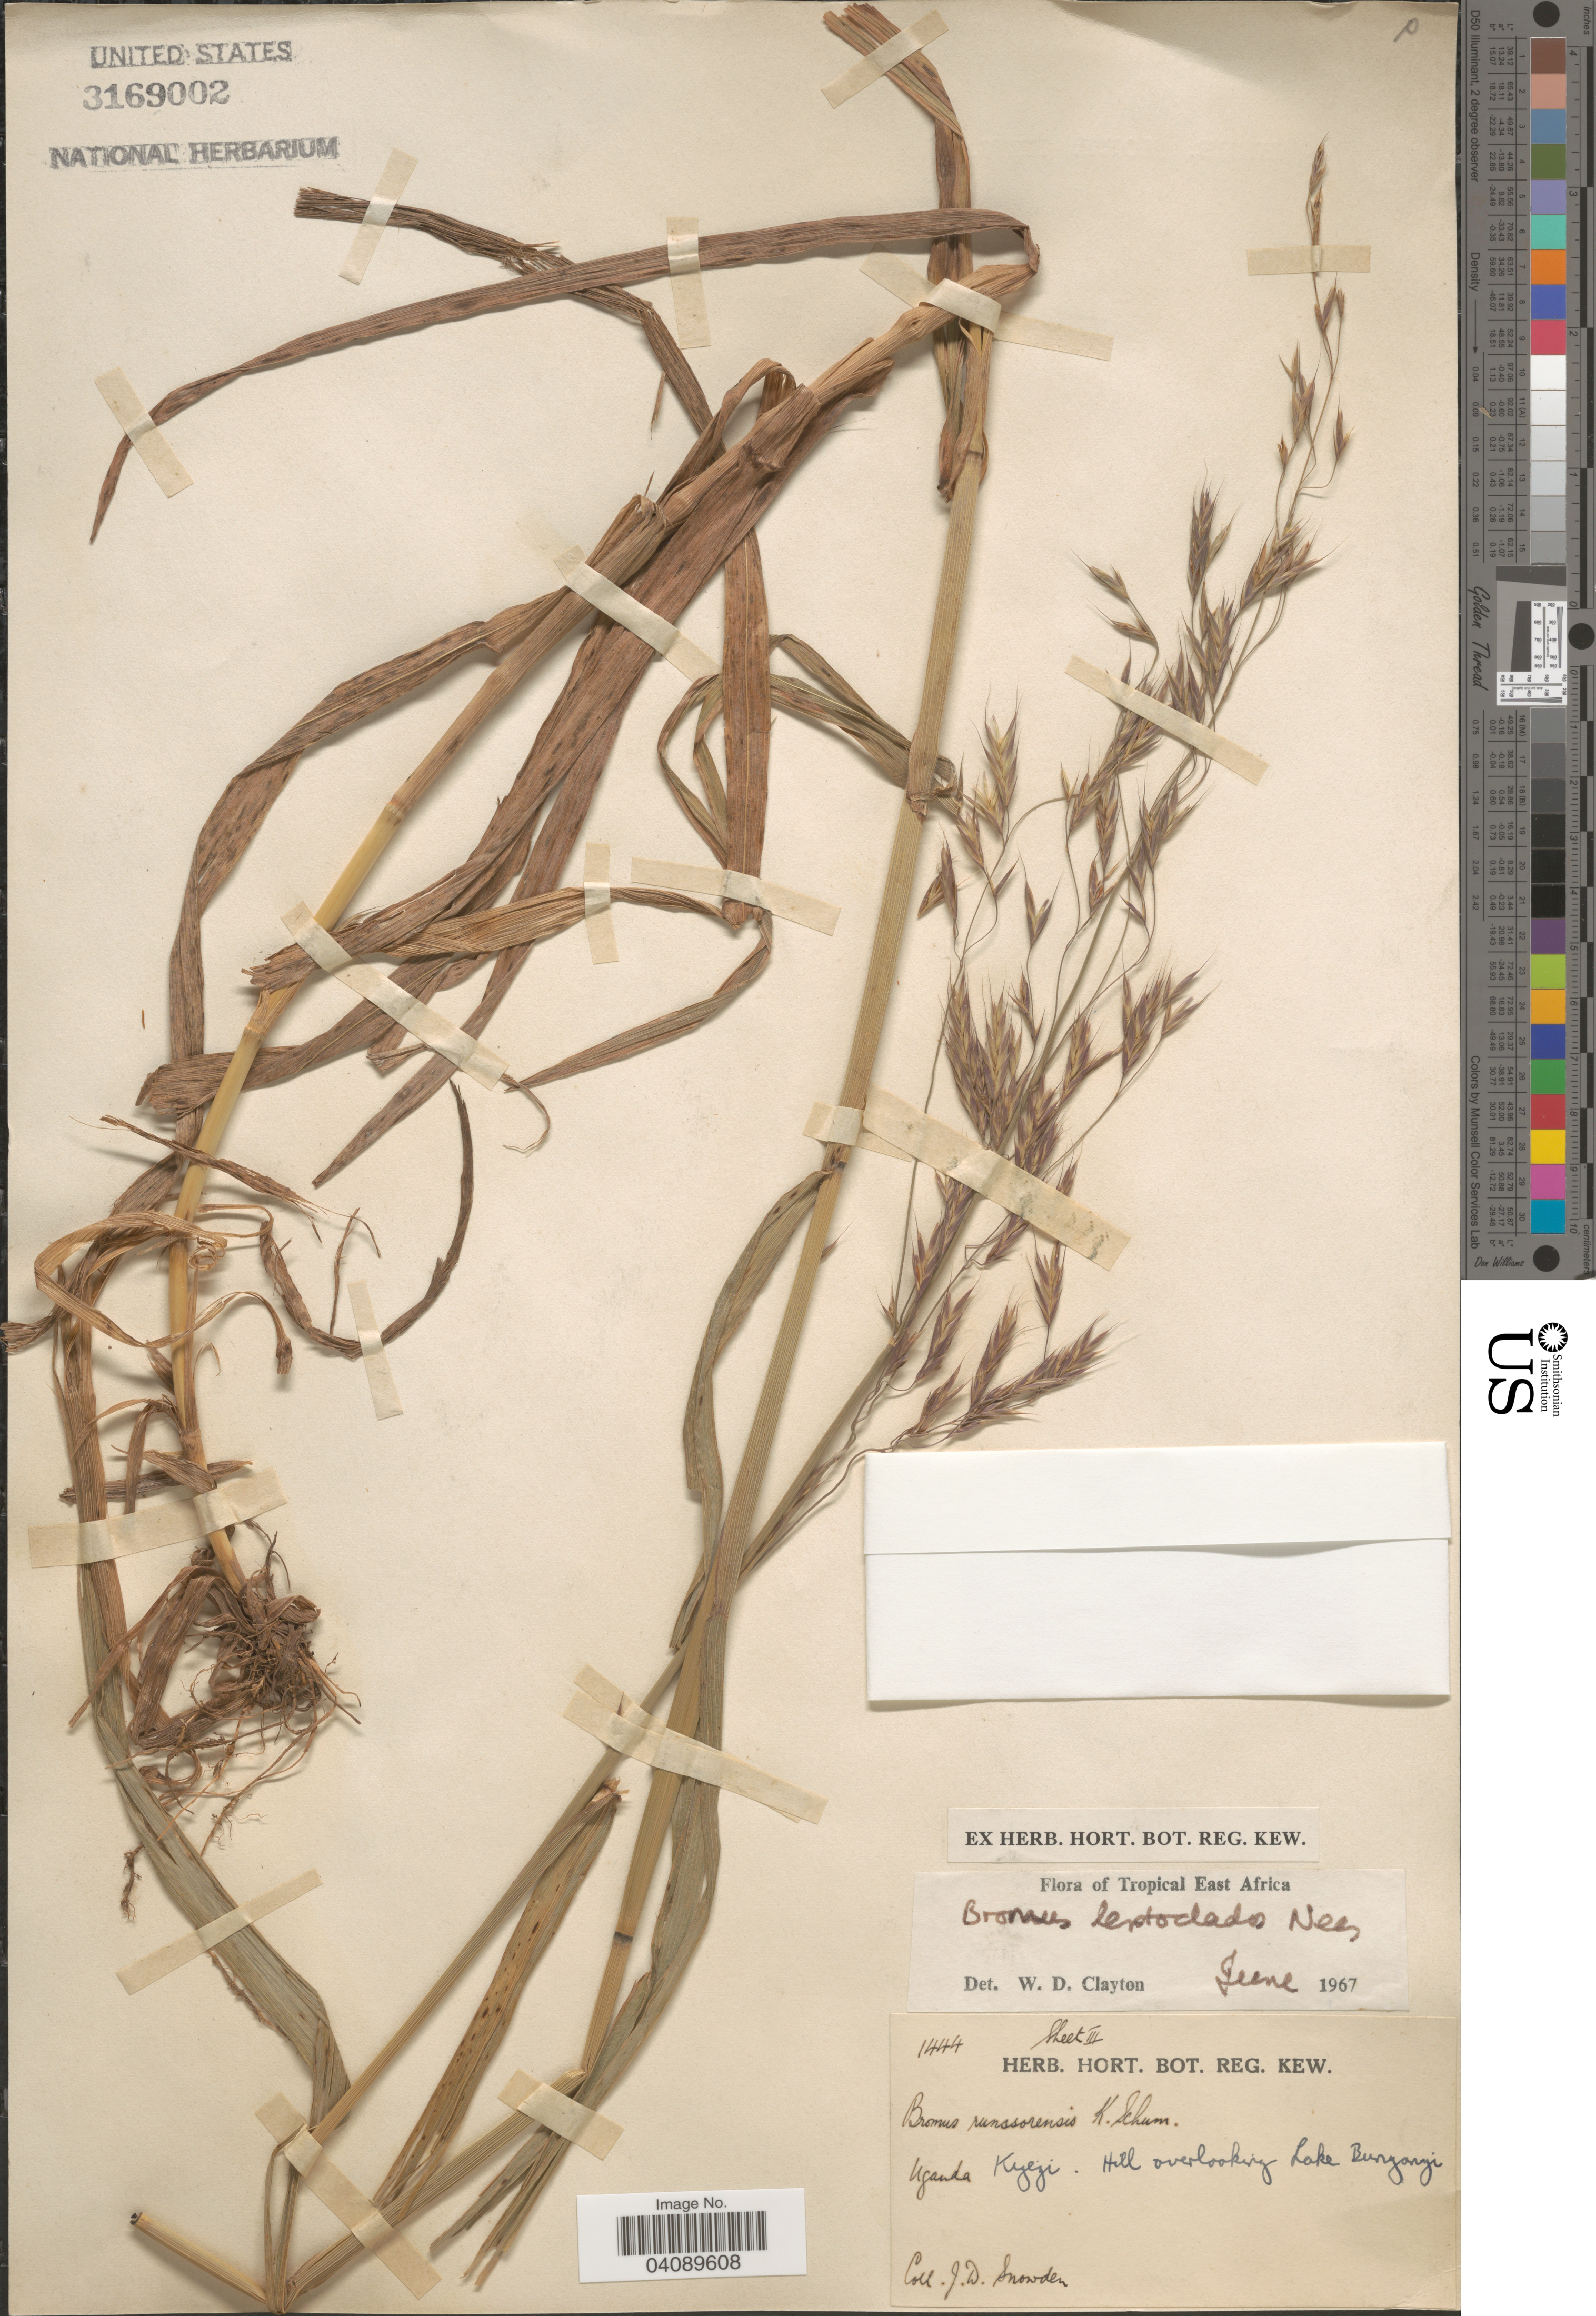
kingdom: Plantae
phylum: Tracheophyta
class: Liliopsida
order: Poales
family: Poaceae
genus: Bromus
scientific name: Bromus leptoclados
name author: Nees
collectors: J. Snowden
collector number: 1444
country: Uganda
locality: Kgezi. Hill overlooking Lake Burgangi [interpreted].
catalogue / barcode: US 3169002